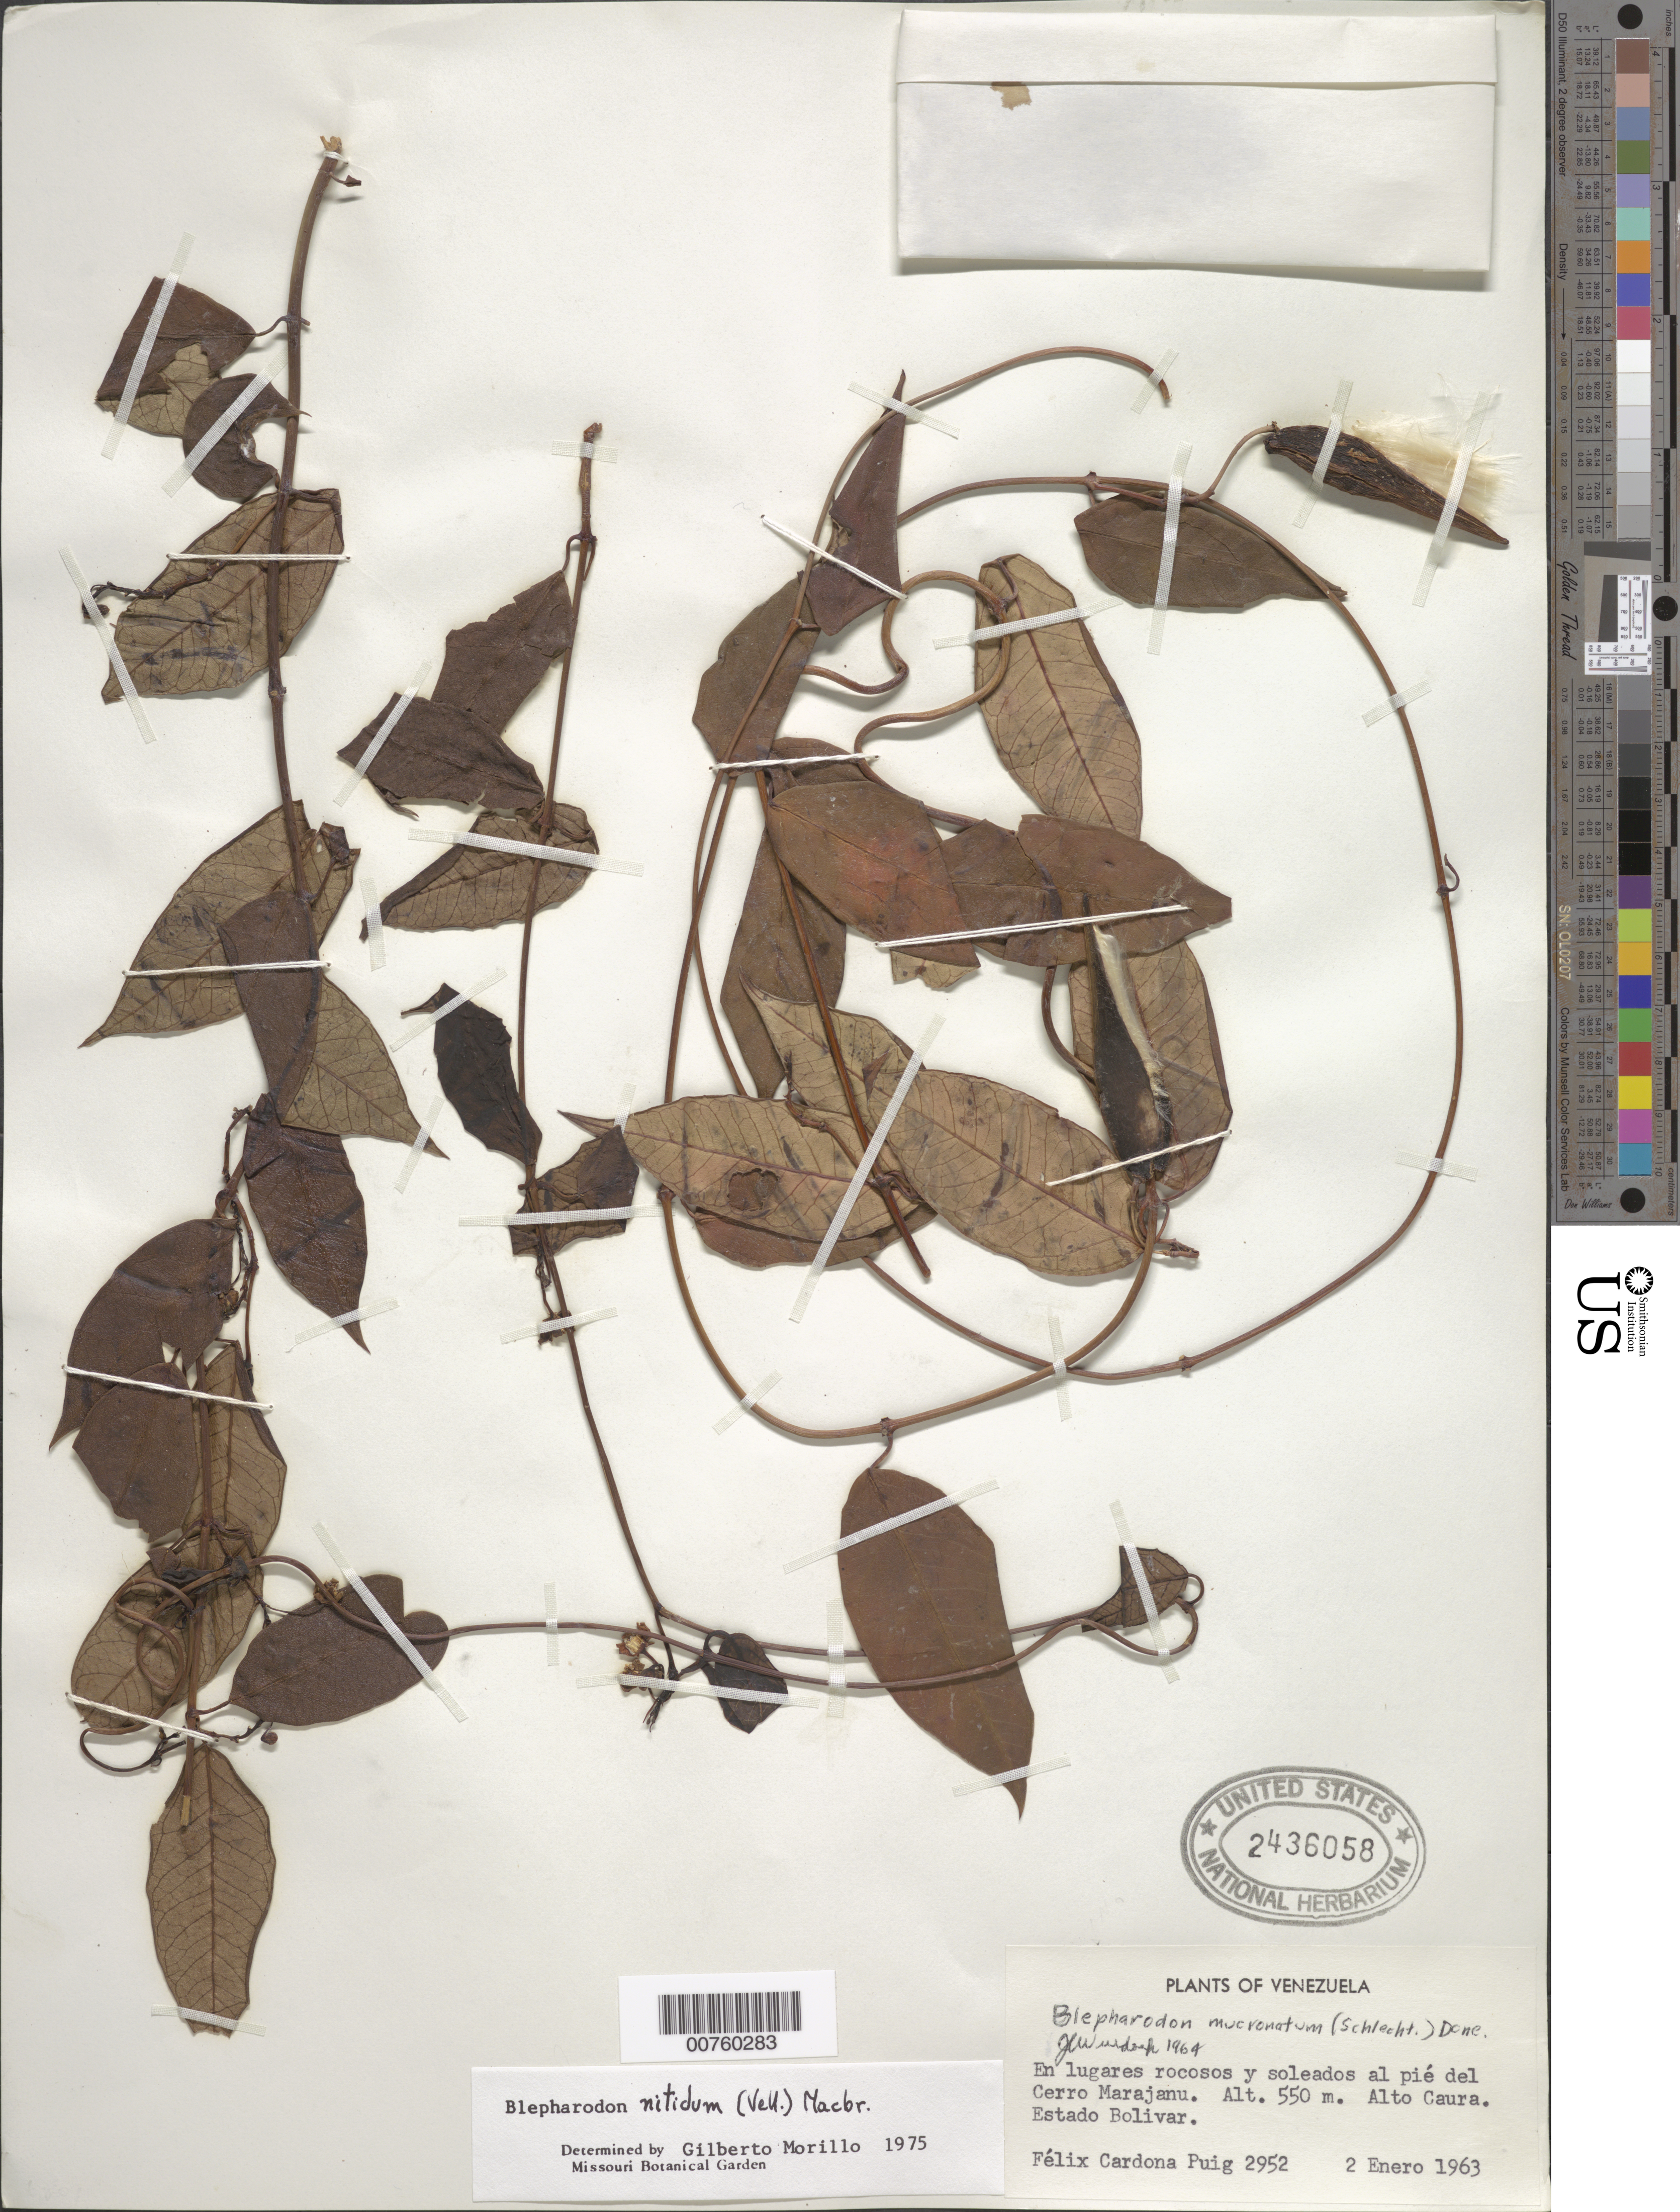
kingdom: Plantae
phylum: Tracheophyta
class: Magnoliopsida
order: Gentianales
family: Apocynaceae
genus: Blepharodon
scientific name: Blepharodon nitidus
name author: (Vell.) J.F. Macbr.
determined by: Morillo, G. N.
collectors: F. Cardona Puig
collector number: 2952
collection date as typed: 2-Jan-63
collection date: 1963-01-02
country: Venezuela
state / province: Bolívar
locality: Cerro Marajunu, alto Caura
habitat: Lugares rocosos y soleados al pié del cerro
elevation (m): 550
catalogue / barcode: US 2436058